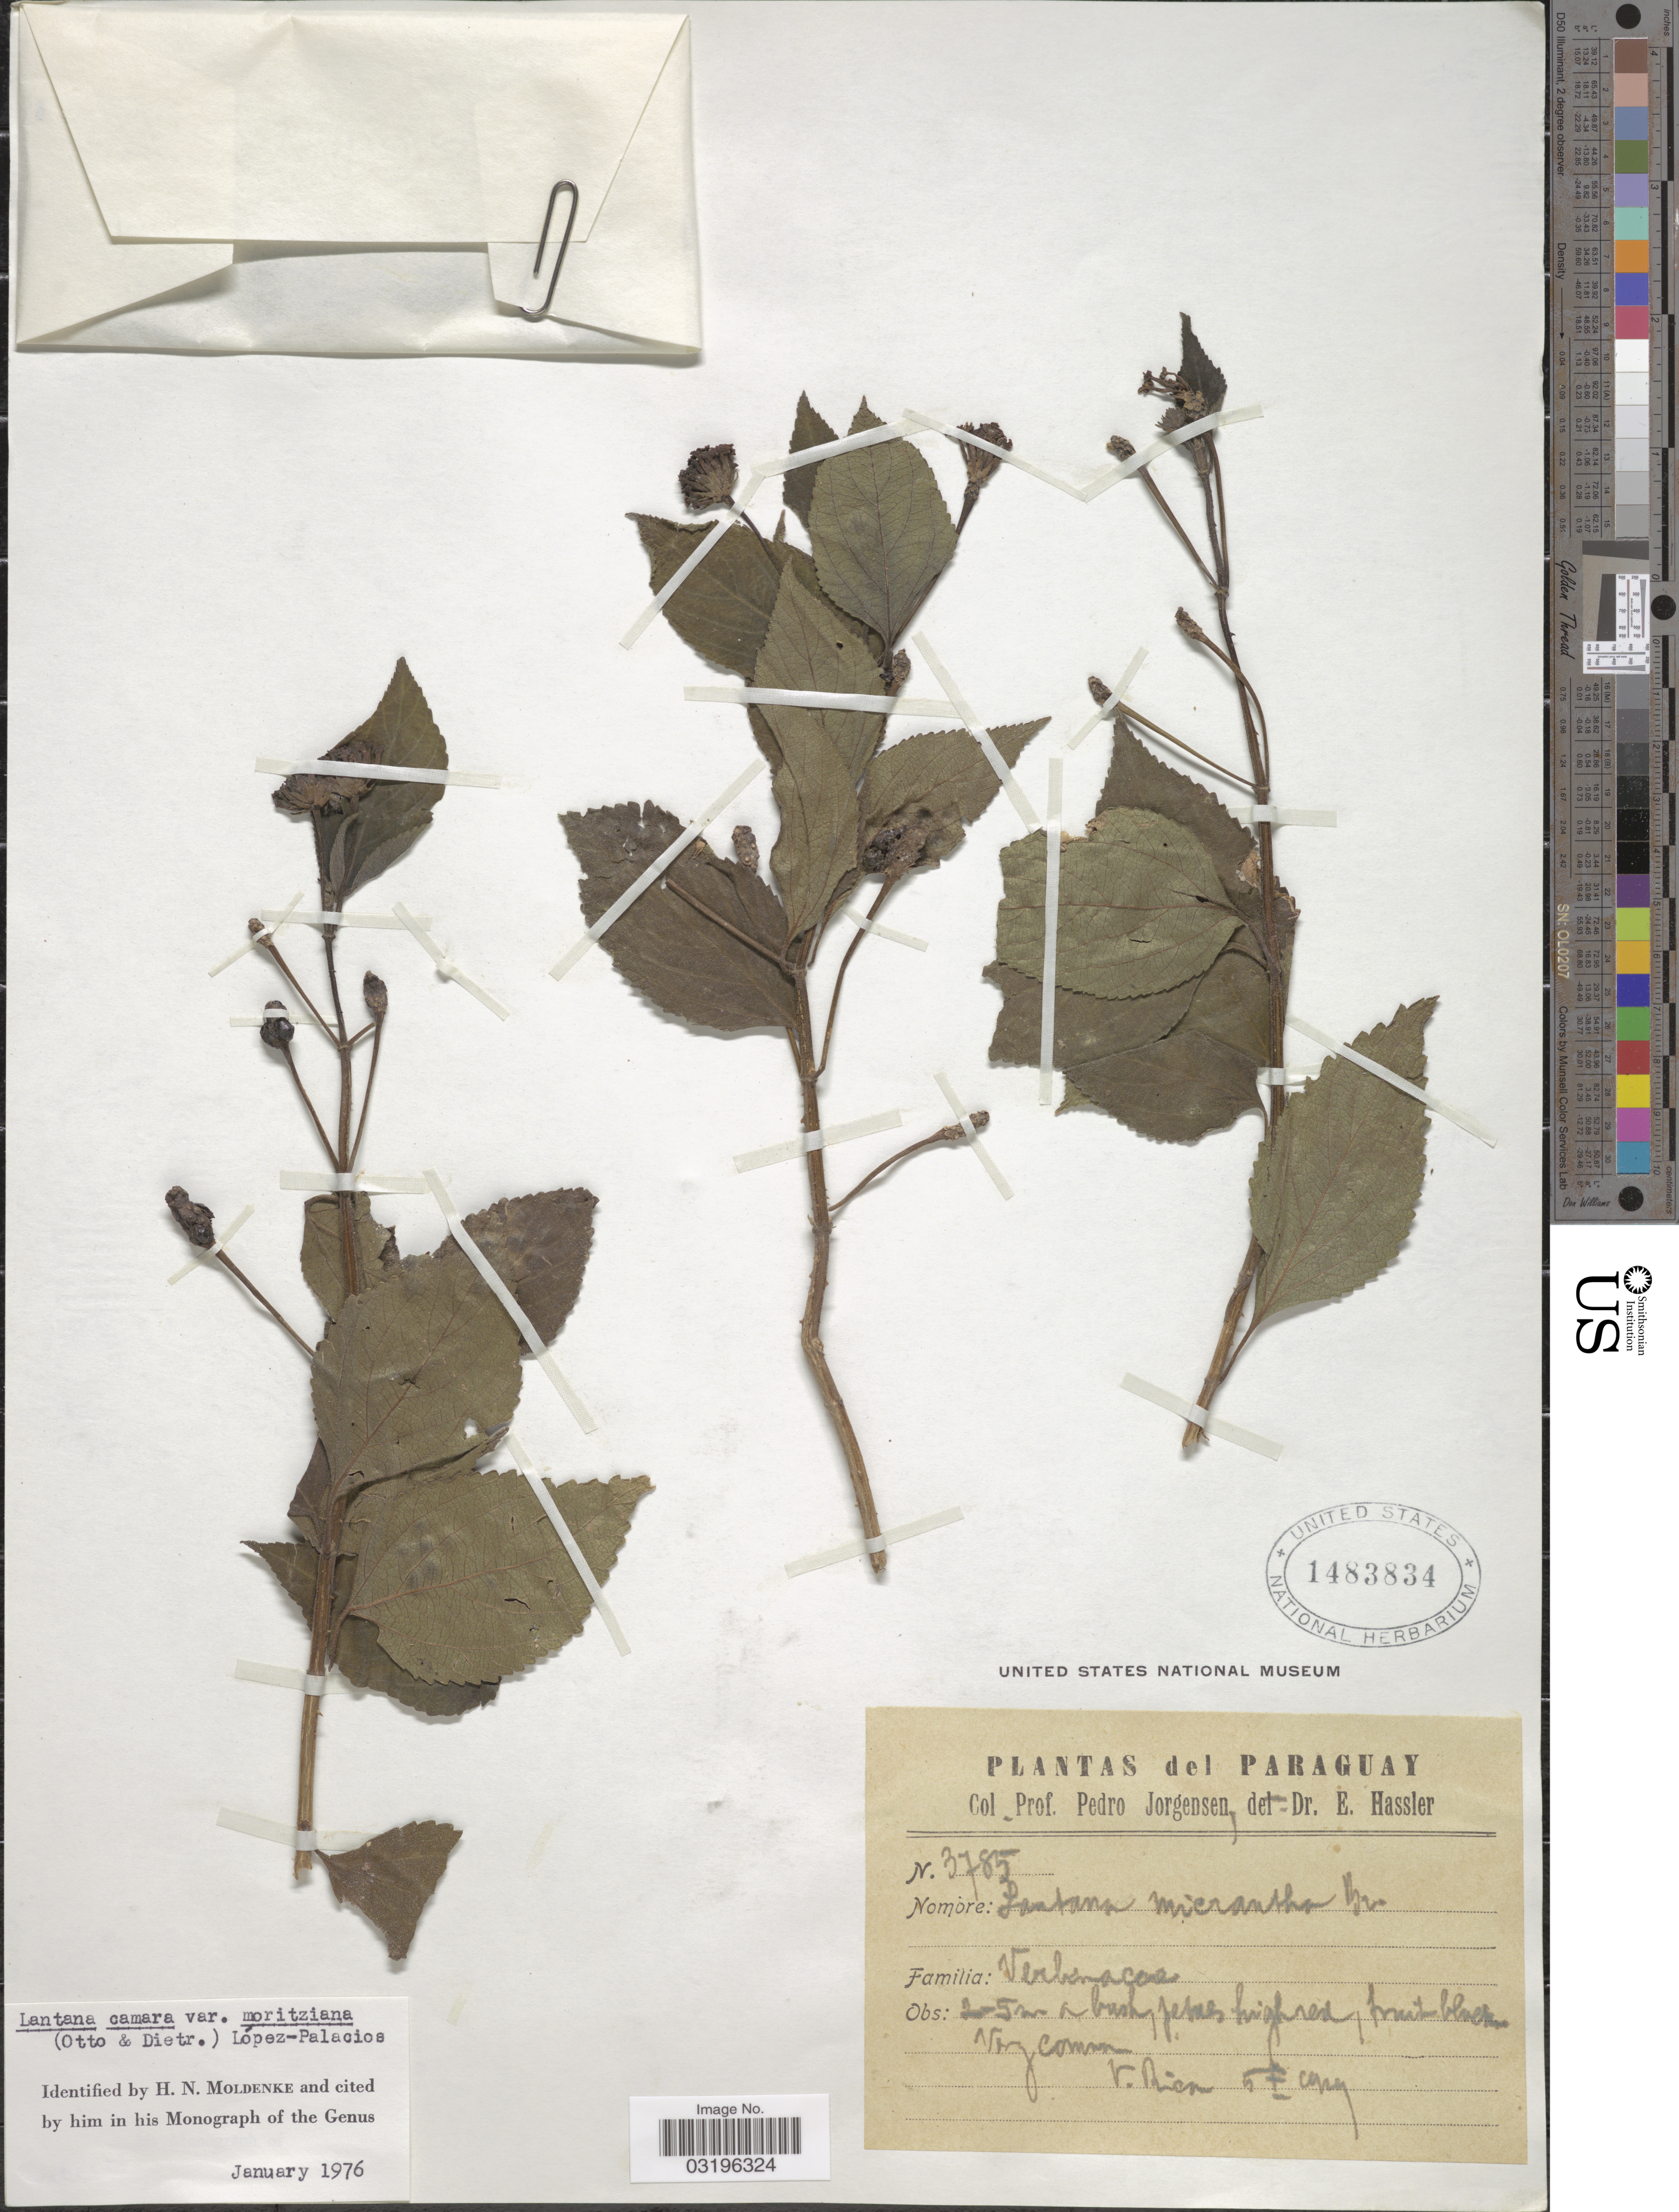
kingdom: Plantae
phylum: Tracheophyta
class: Magnoliopsida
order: Lamiales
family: Verbenaceae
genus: Lantana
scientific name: Lantana camara var. moritziana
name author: (Otto & A. Dietr.) López-Pal.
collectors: P. Jörgensen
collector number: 3785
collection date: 1929-10-05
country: Paraguay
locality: V. Rica.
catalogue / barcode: US 1483834